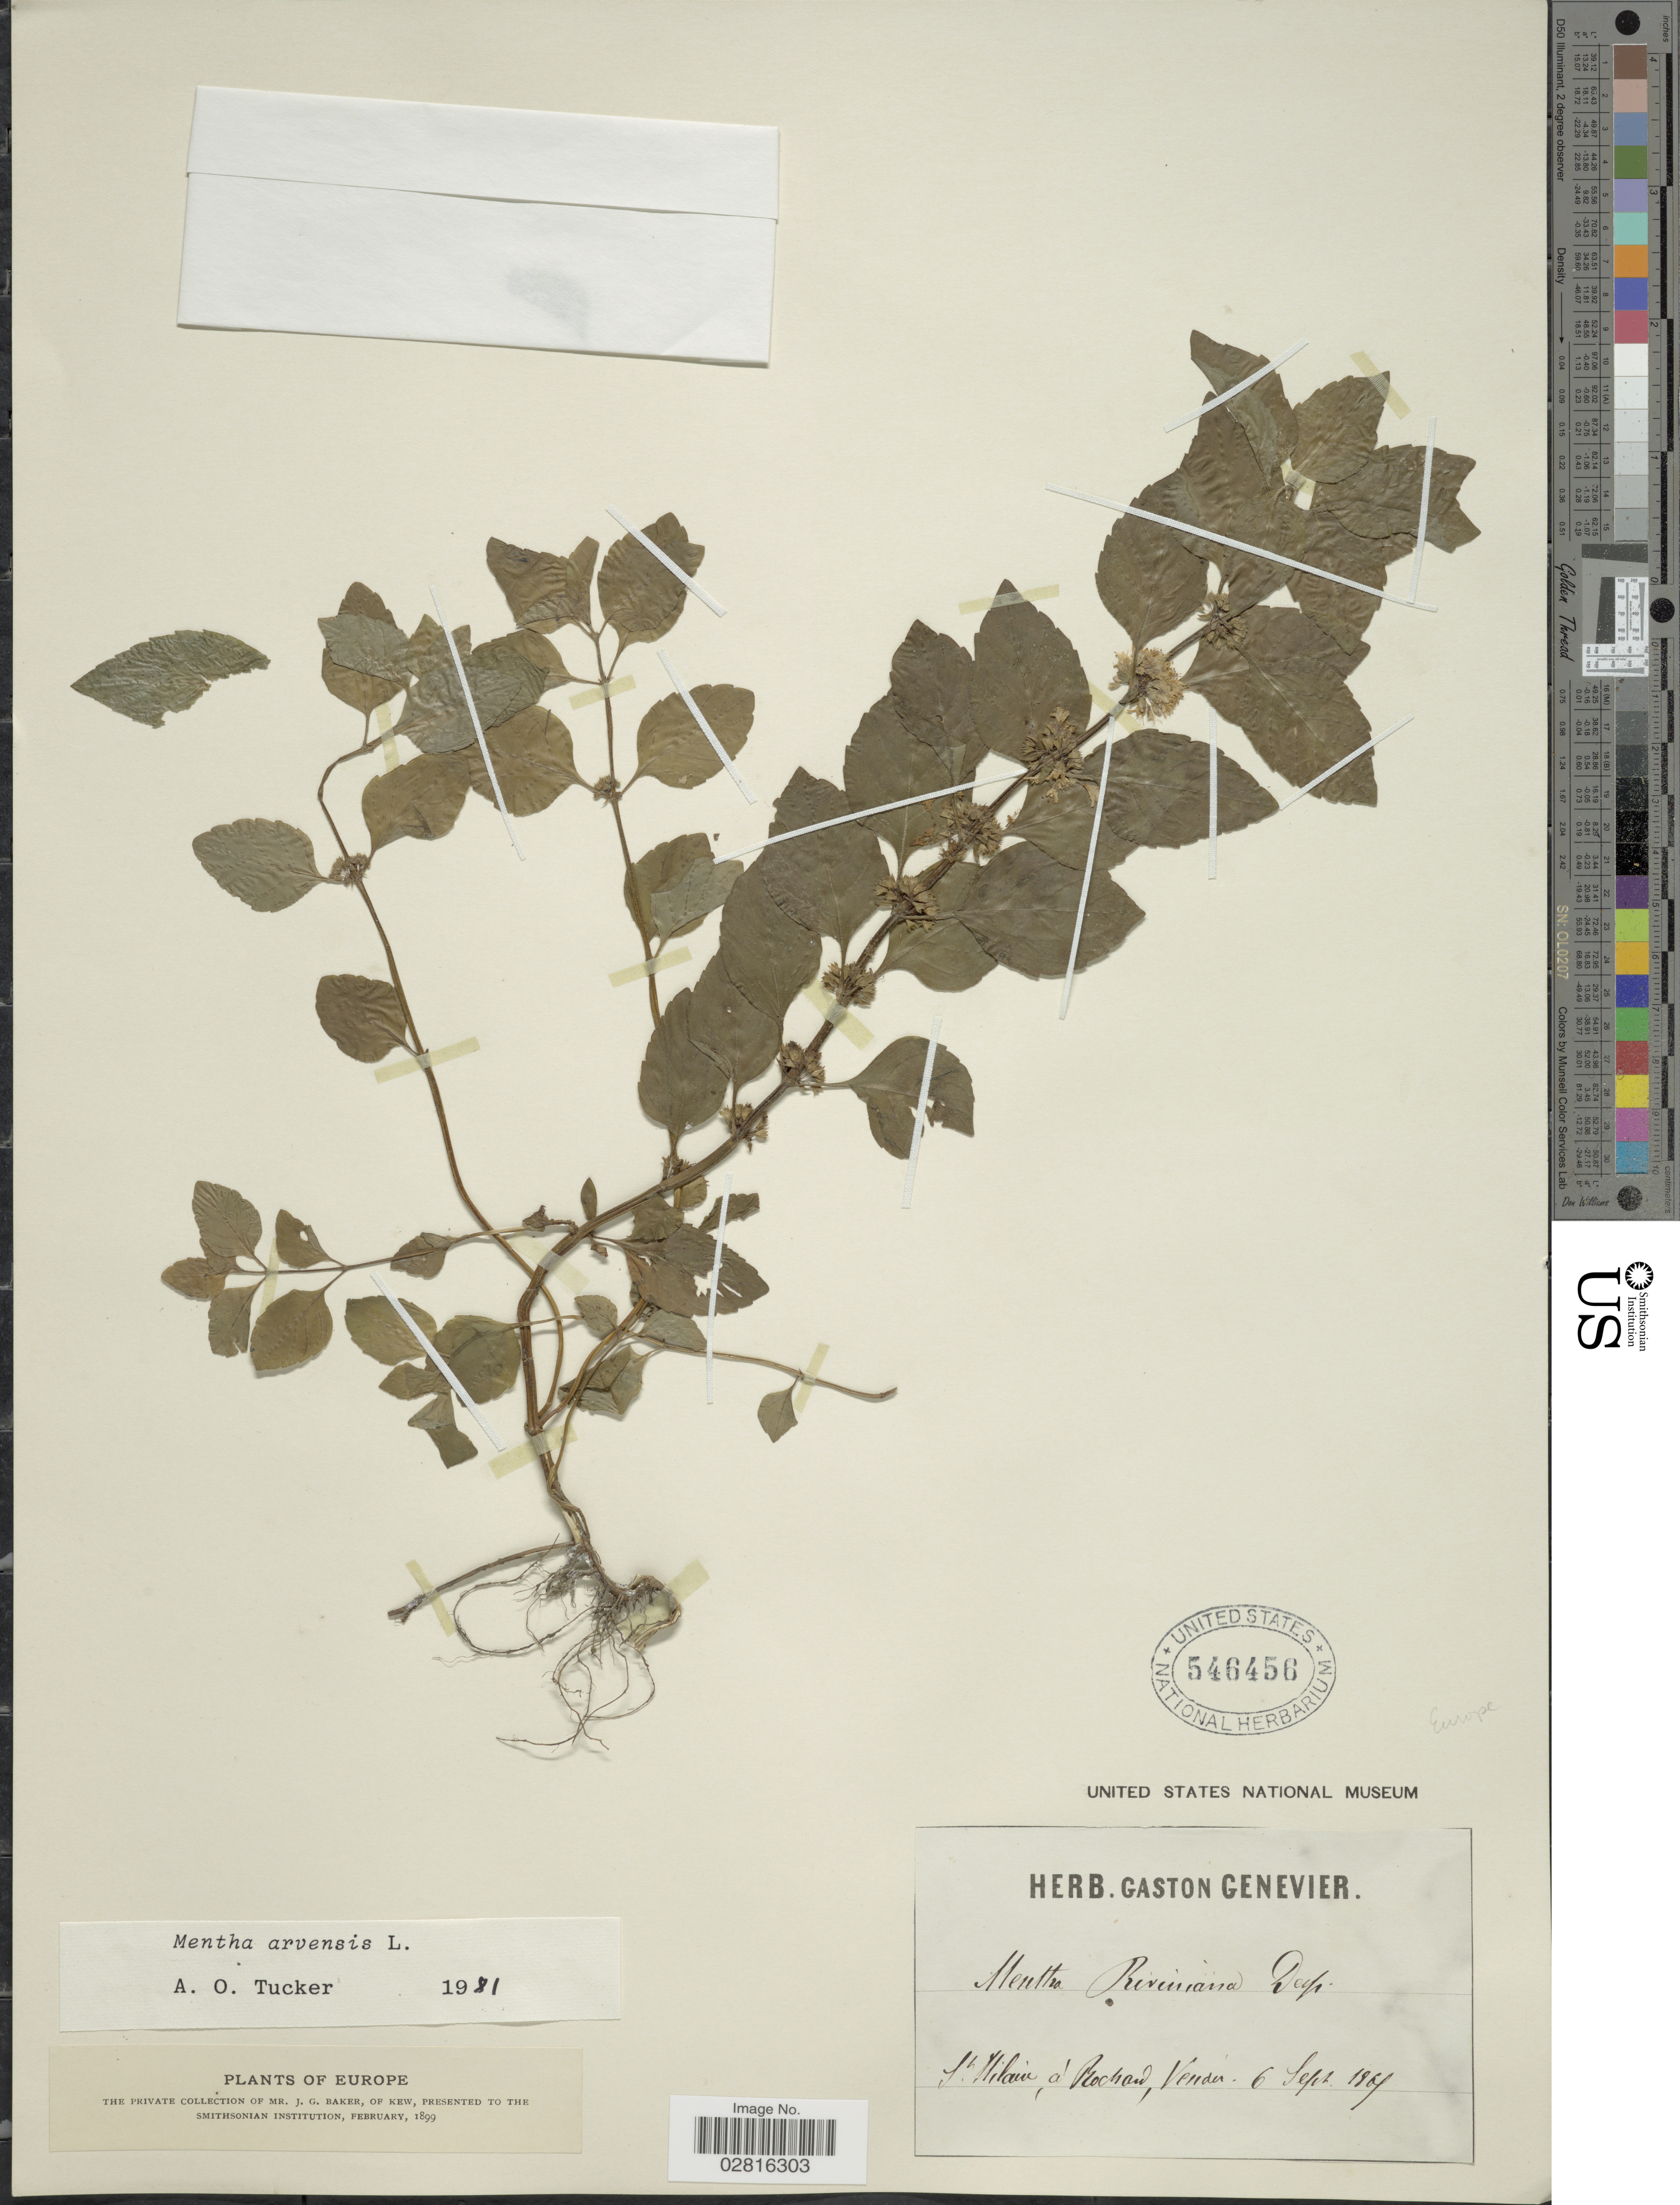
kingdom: Plantae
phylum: Tracheophyta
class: Magnoliopsida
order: Lamiales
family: Lamiaceae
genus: Mentha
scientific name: Mentha arvensis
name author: L.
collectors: ex herb. G. Genevier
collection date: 1865-09-06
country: France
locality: Europe. St Milain, á Rochand, Vendée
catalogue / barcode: US 546456